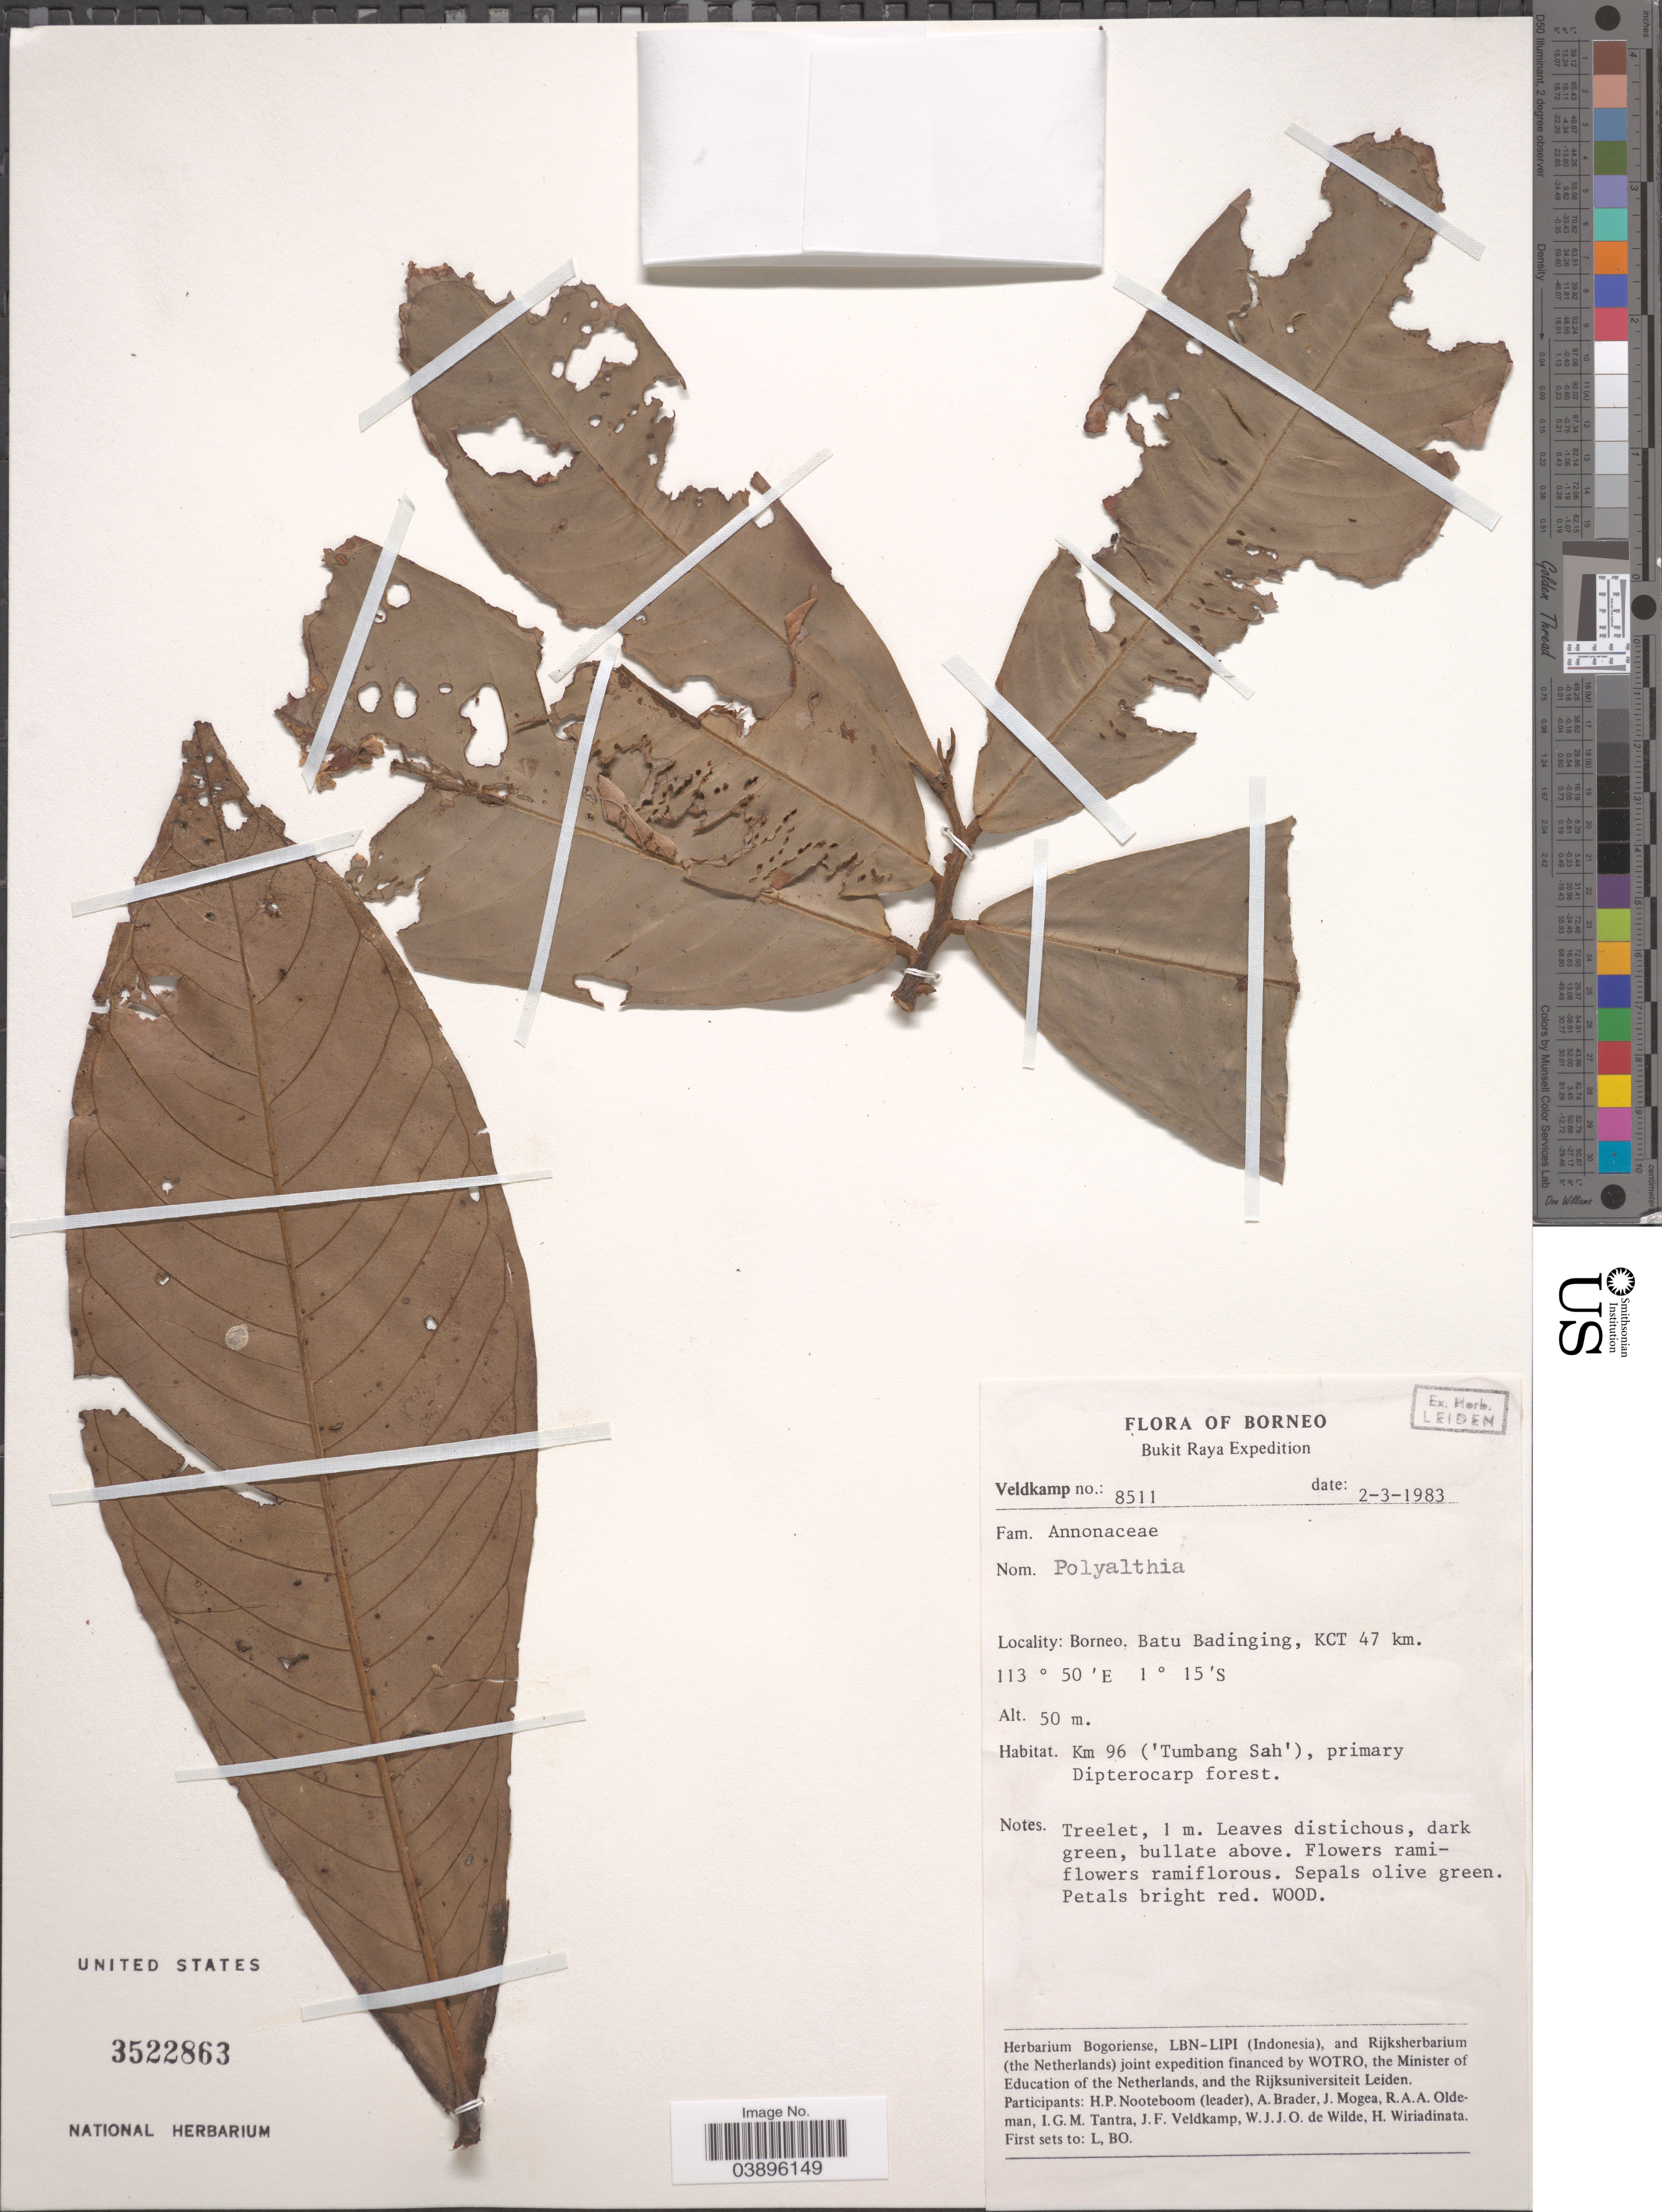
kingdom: Plantae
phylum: Tracheophyta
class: Magnoliopsida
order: Magnoliales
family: Annonaceae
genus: Polyalthia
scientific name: Polyalthia sp.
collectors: -. Veldkamp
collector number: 8511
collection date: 1983-03-02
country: Malaysia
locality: Borneo. Bukit Raya. Batu Badingding, KCT 47 km.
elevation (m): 50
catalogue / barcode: US 3522863